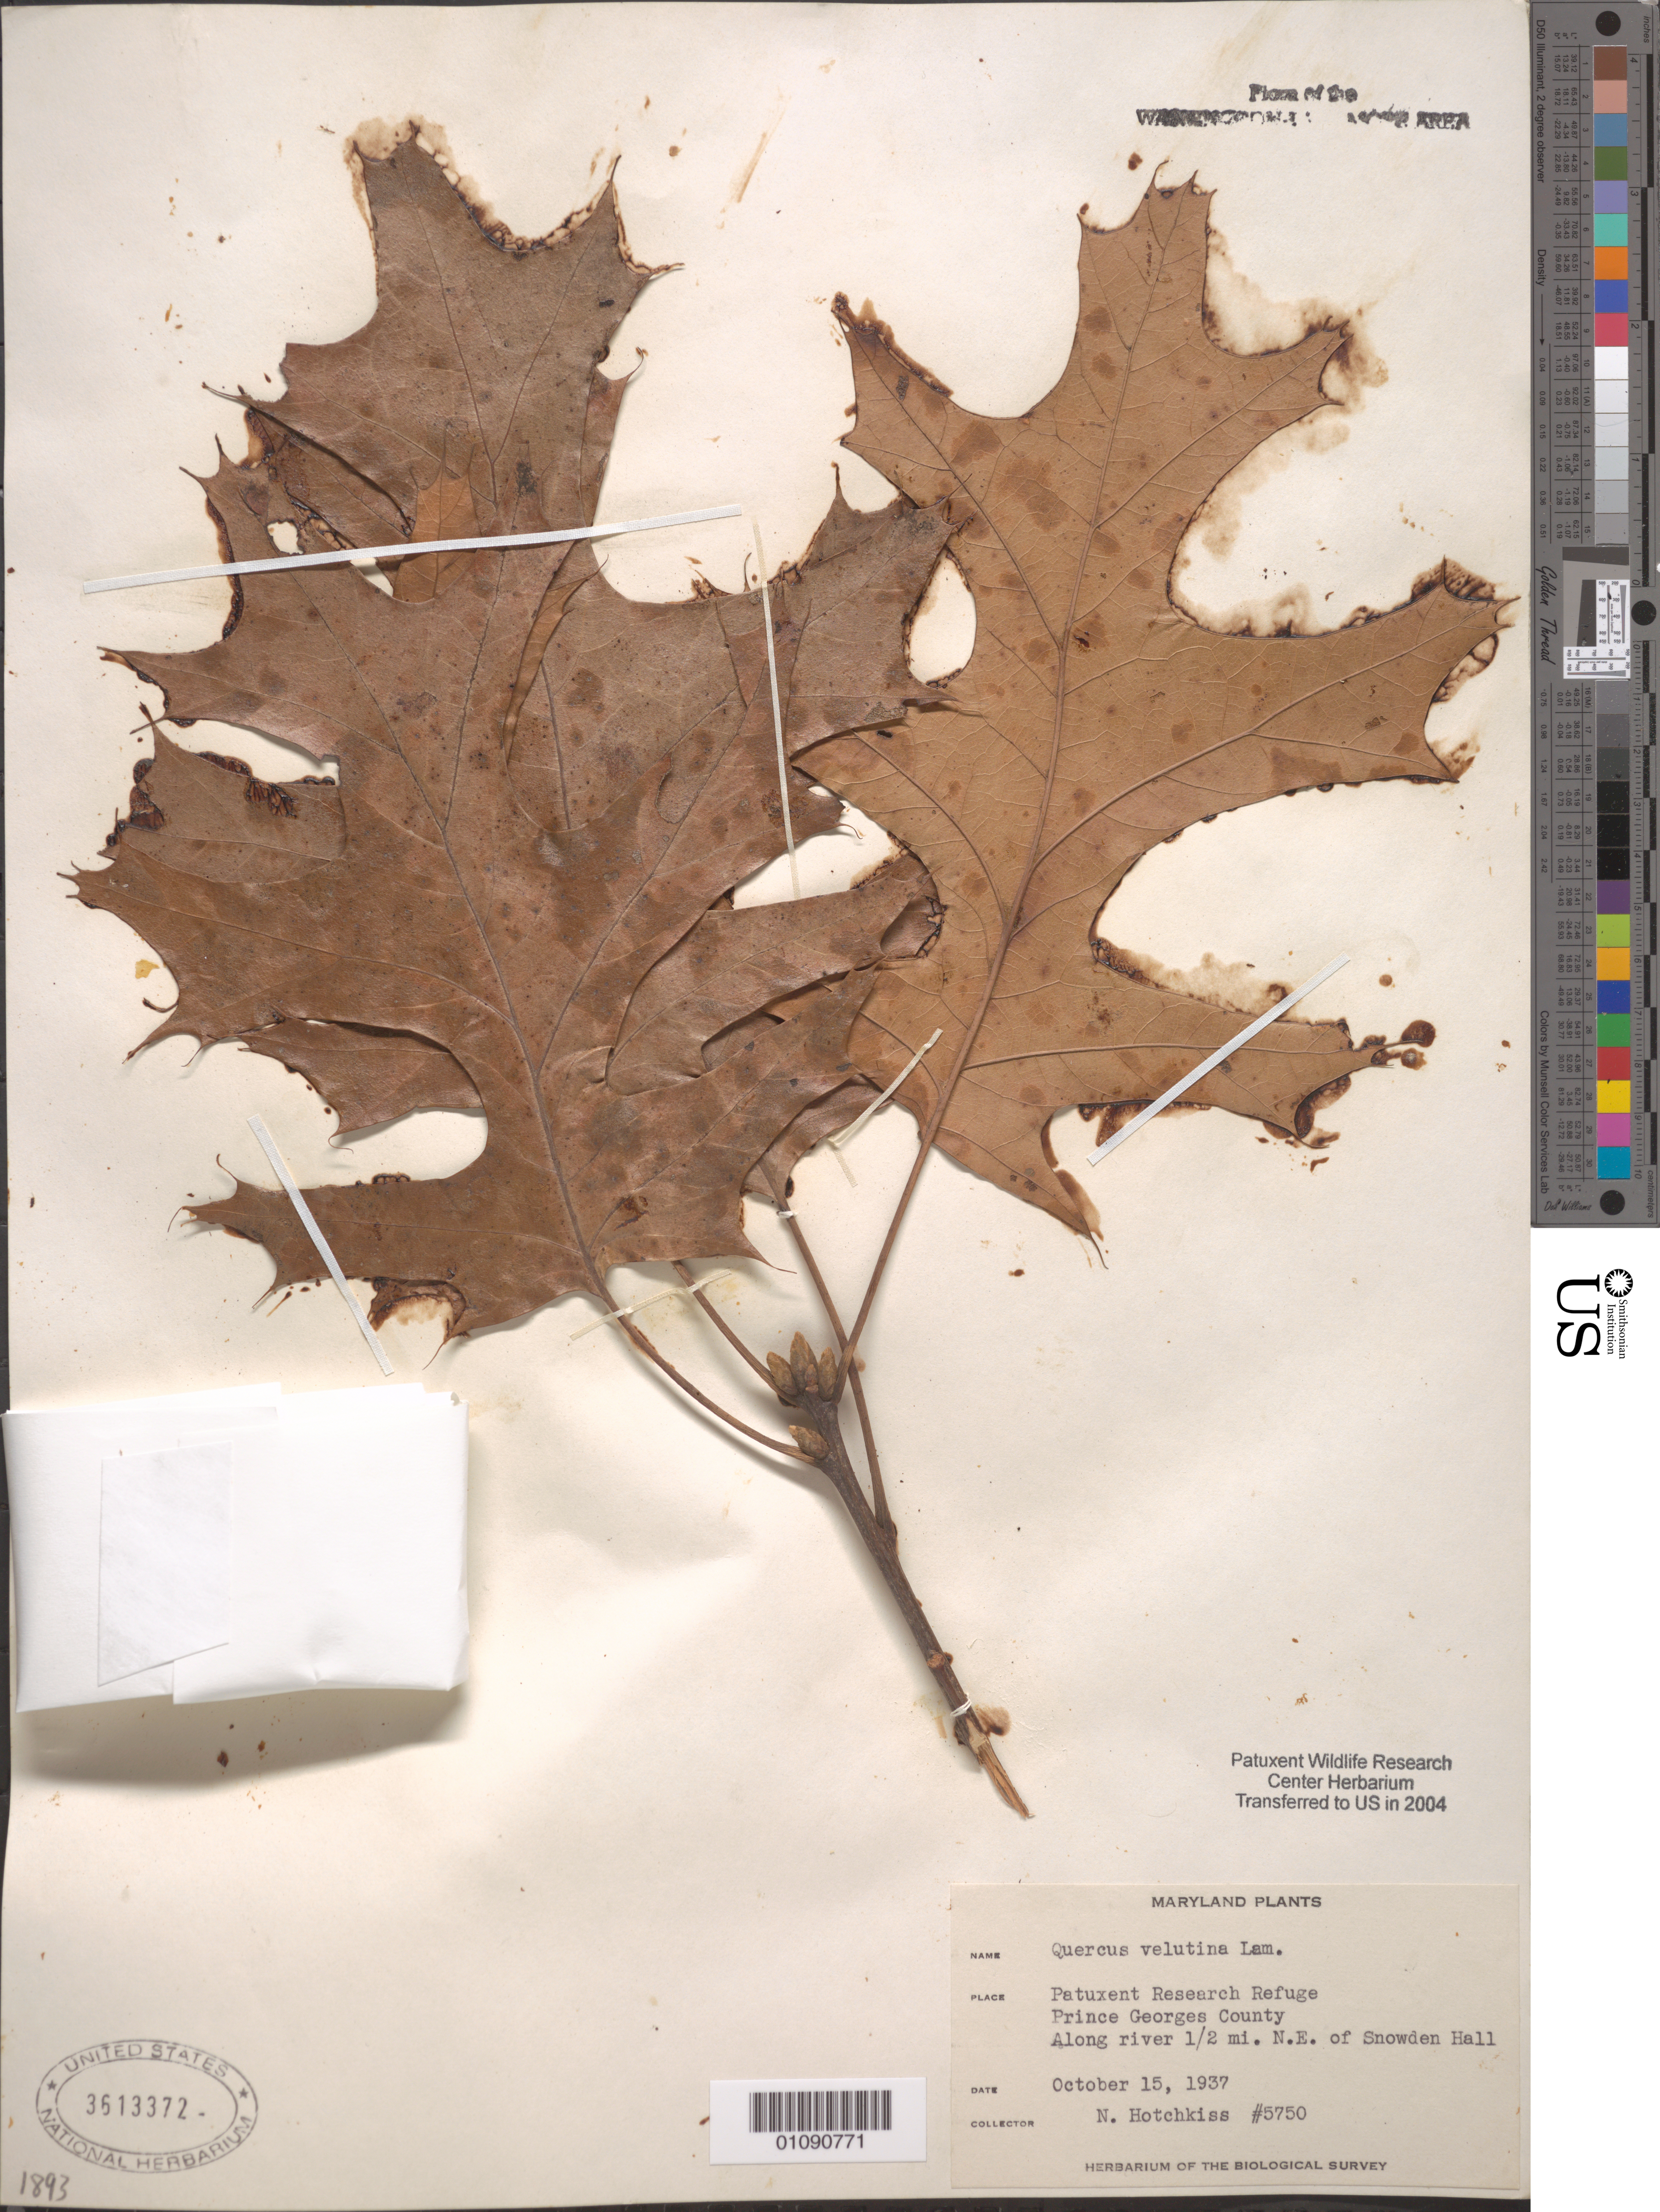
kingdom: Plantae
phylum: Tracheophyta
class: Magnoliopsida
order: Fagales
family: Fagaceae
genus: Quercus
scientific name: Quercus velutina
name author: Lam.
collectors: N. Hotchkiss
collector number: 5750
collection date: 1937-10-15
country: United States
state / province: Maryland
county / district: Prince George's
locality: Patuxent Wildlife Refuge, about half a mile N.E. of Snowden Hall.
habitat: Along river.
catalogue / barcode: US 3613372